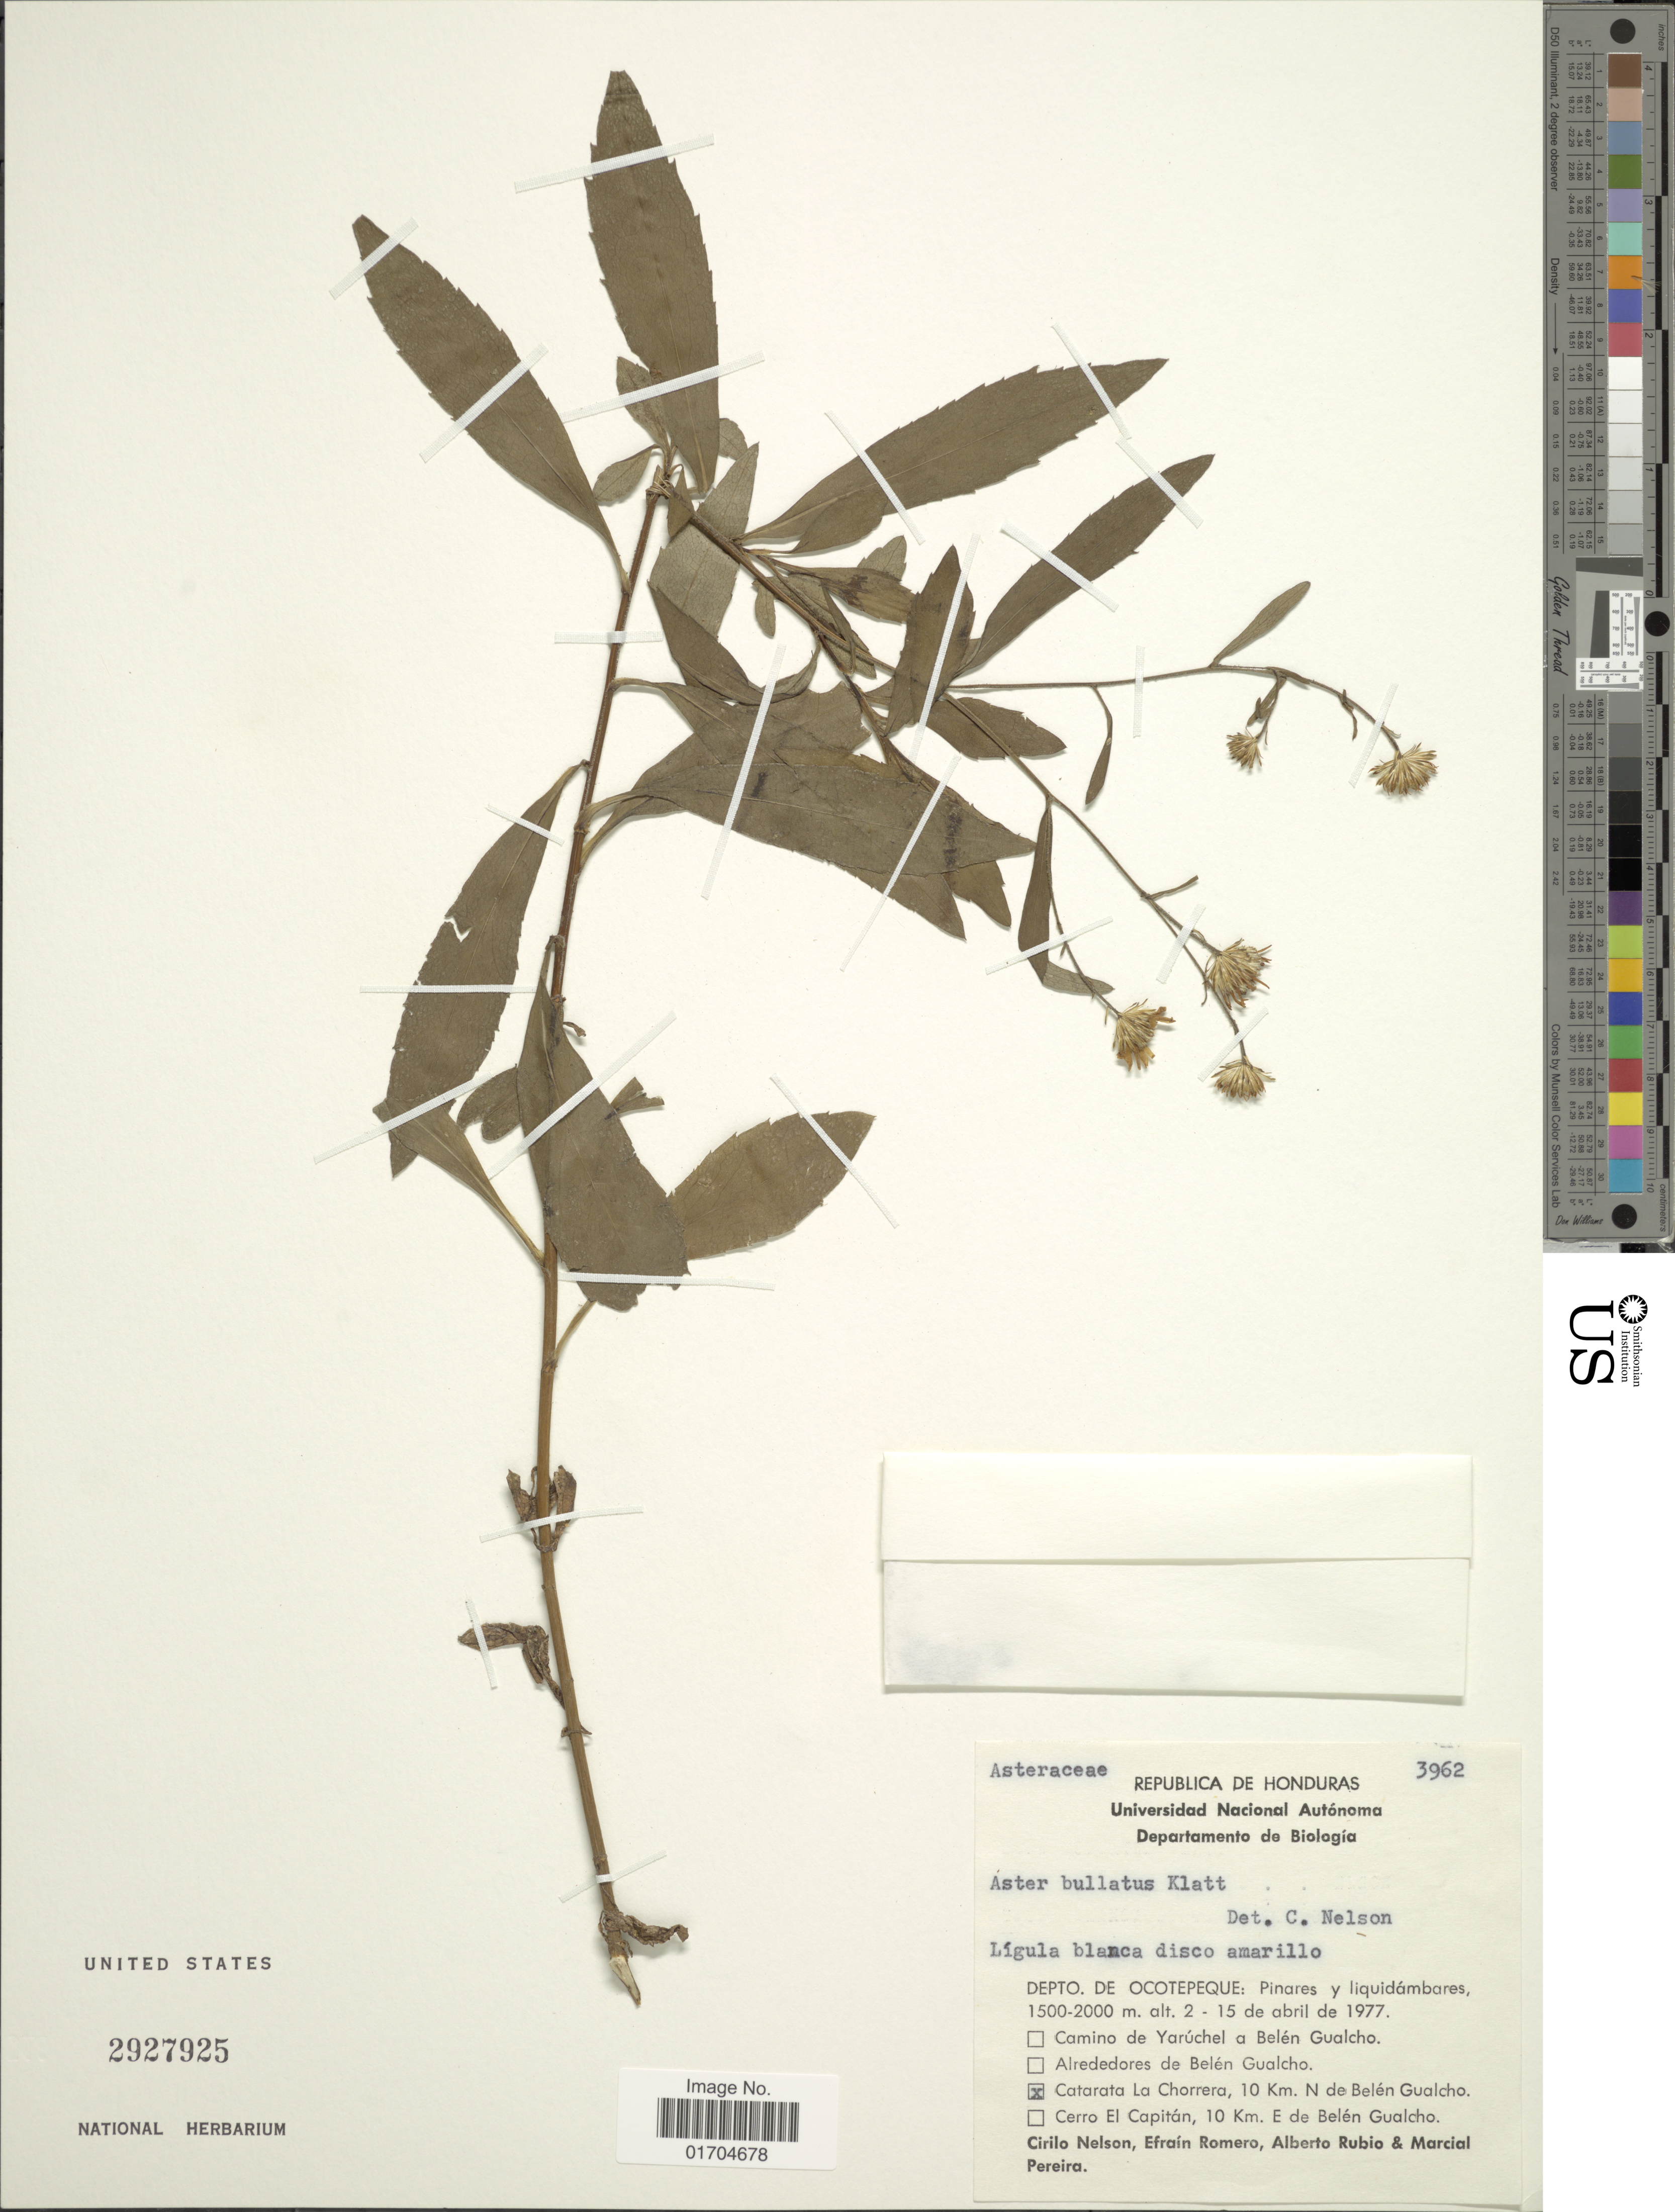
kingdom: Plantae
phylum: Tracheophyta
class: Magnoliopsida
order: Asterales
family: Asteraceae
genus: Symphyotrichum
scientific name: Symphyotrichum bullatum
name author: (Klatt) G.L. Nesom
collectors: C. H. Nelson, E. Romero, A. Rubio & M. Pereira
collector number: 3962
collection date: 1977-04-15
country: Honduras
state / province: Ocotepeque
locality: Depto. de Ocotepeque: Pinares y liquidambares. Catarata La Chorrera, 10 Km. N de Belen Gualcho.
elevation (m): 1500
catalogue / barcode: US 2927925